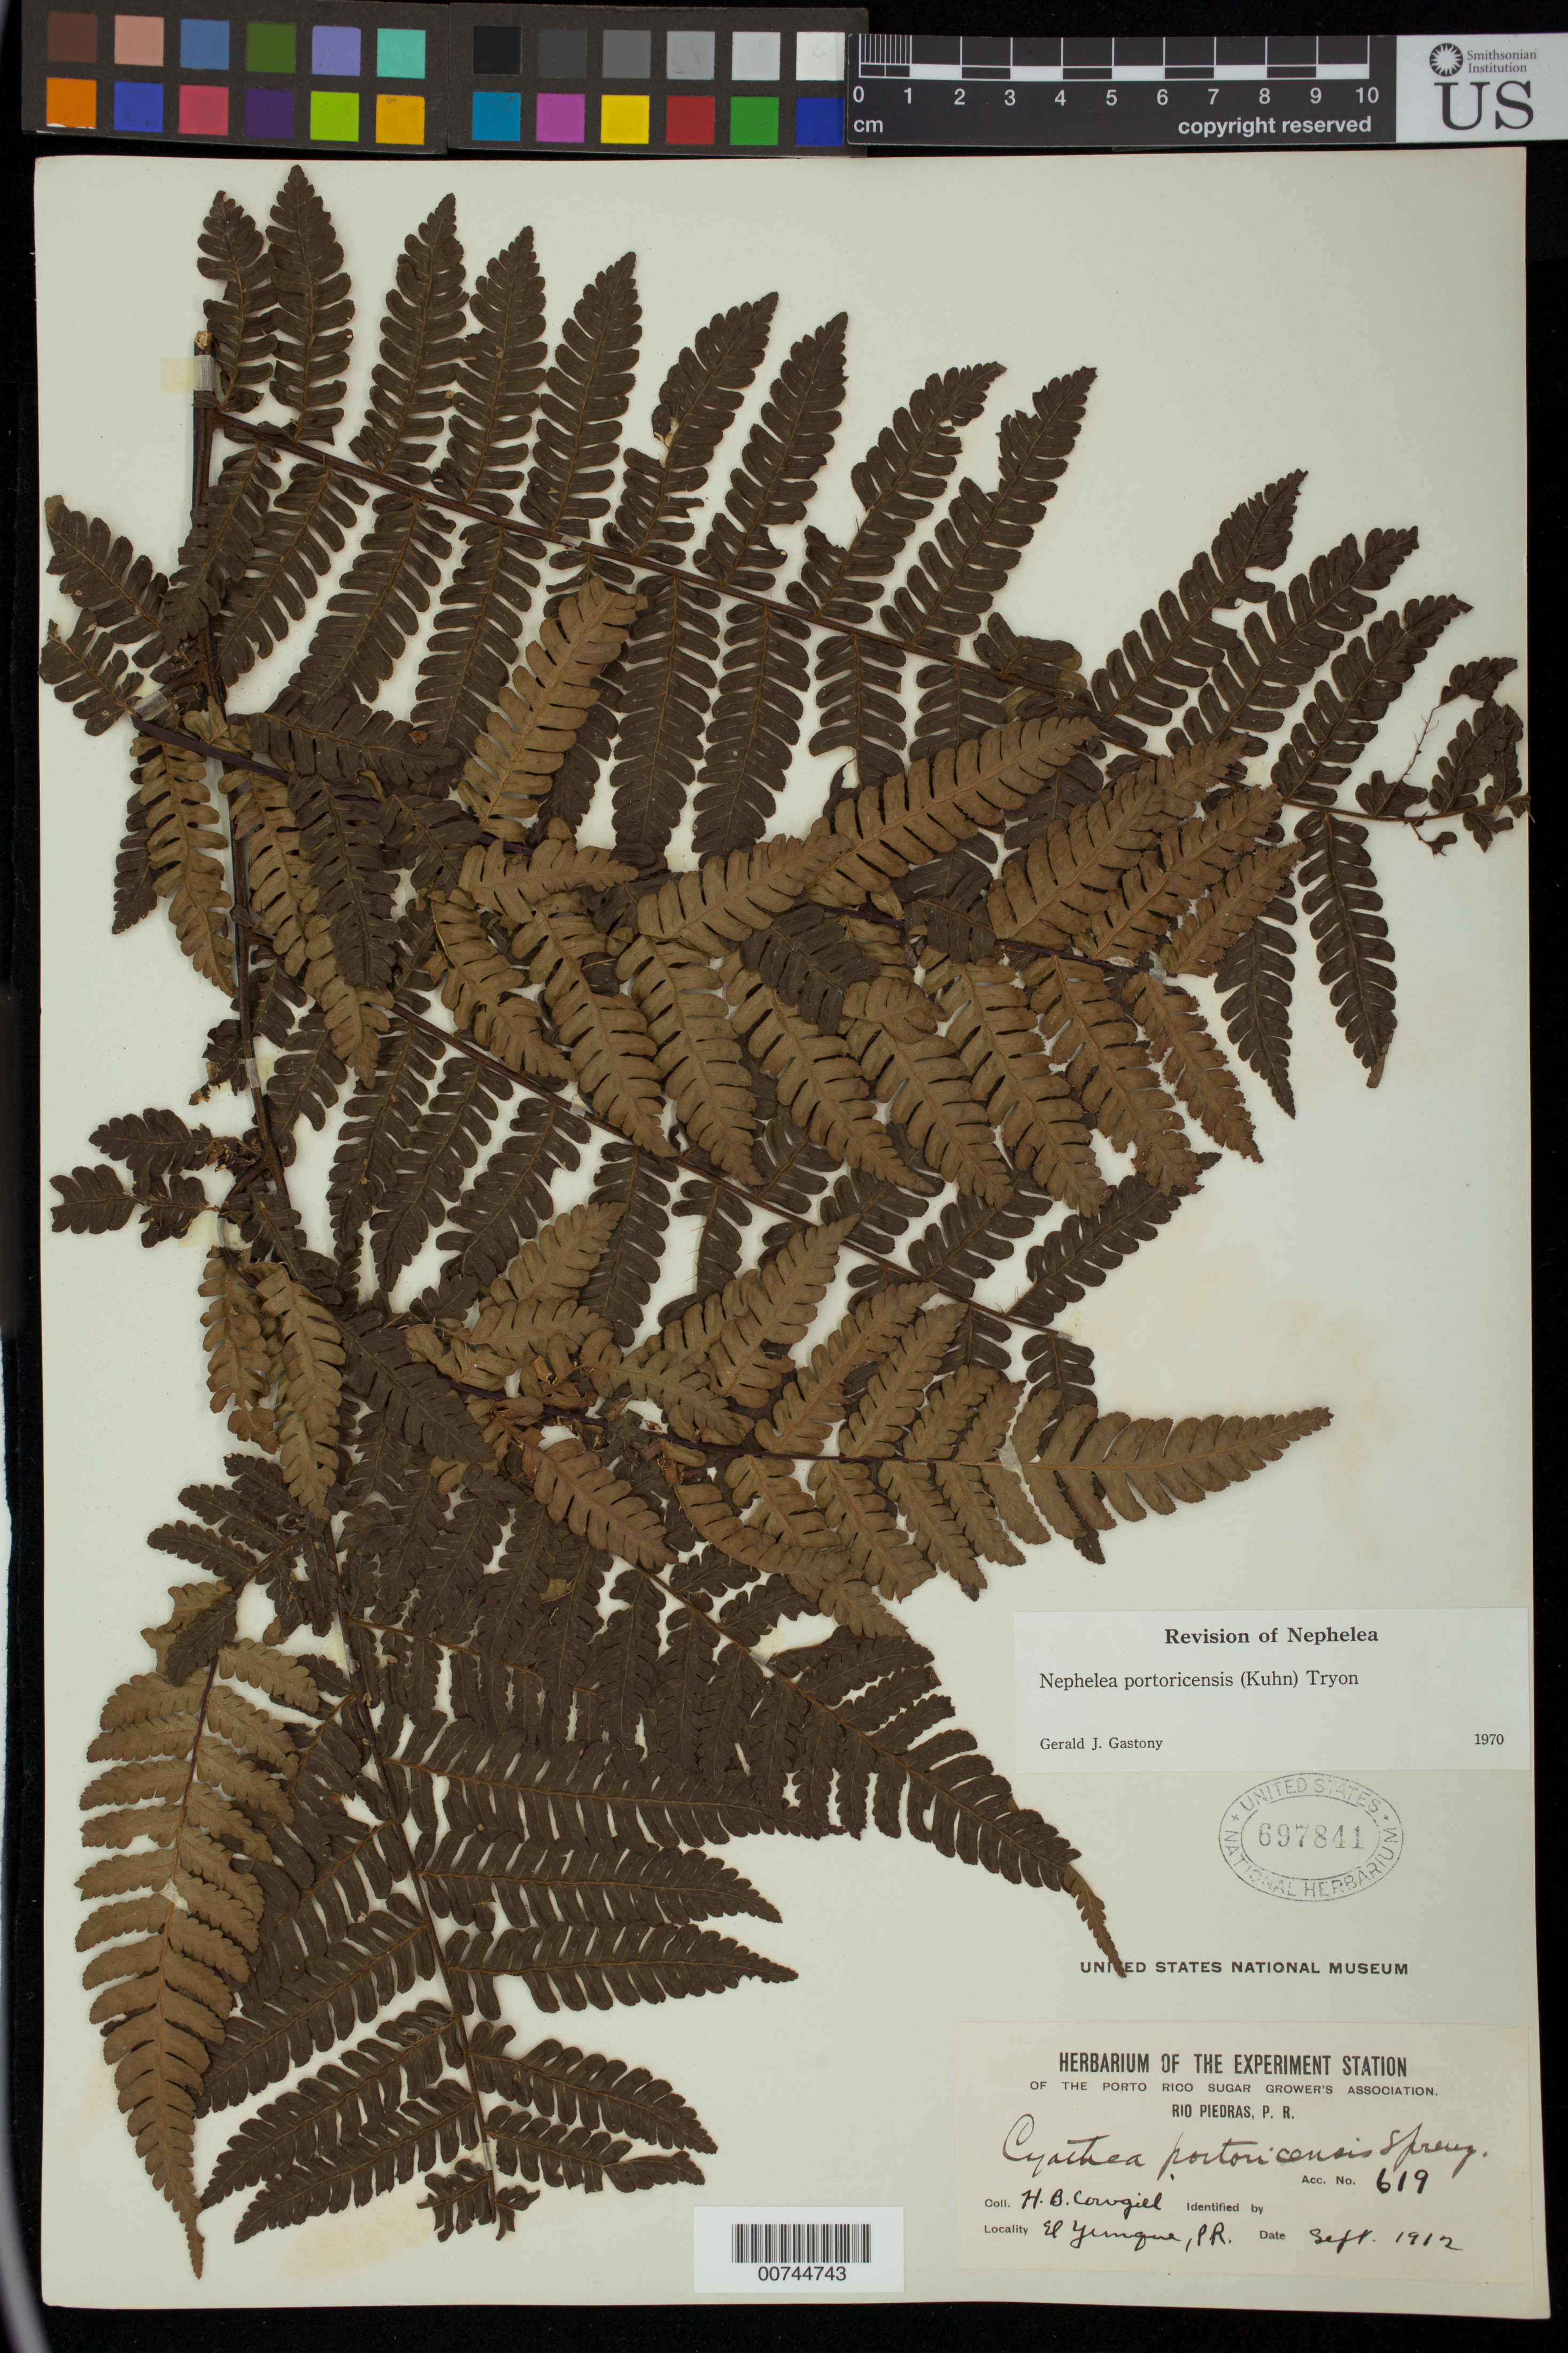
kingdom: Plantae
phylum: Tracheophyta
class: Polypodiopsida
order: Cyatheales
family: Cyatheaceae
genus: Cyathea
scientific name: Cyathea portoricensis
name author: Spreng. ex Kuhn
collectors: A. Corugiel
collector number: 619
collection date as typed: Sep 1912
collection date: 1912-09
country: Puerto Rico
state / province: Río Grande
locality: El Yunque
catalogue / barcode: US 697841